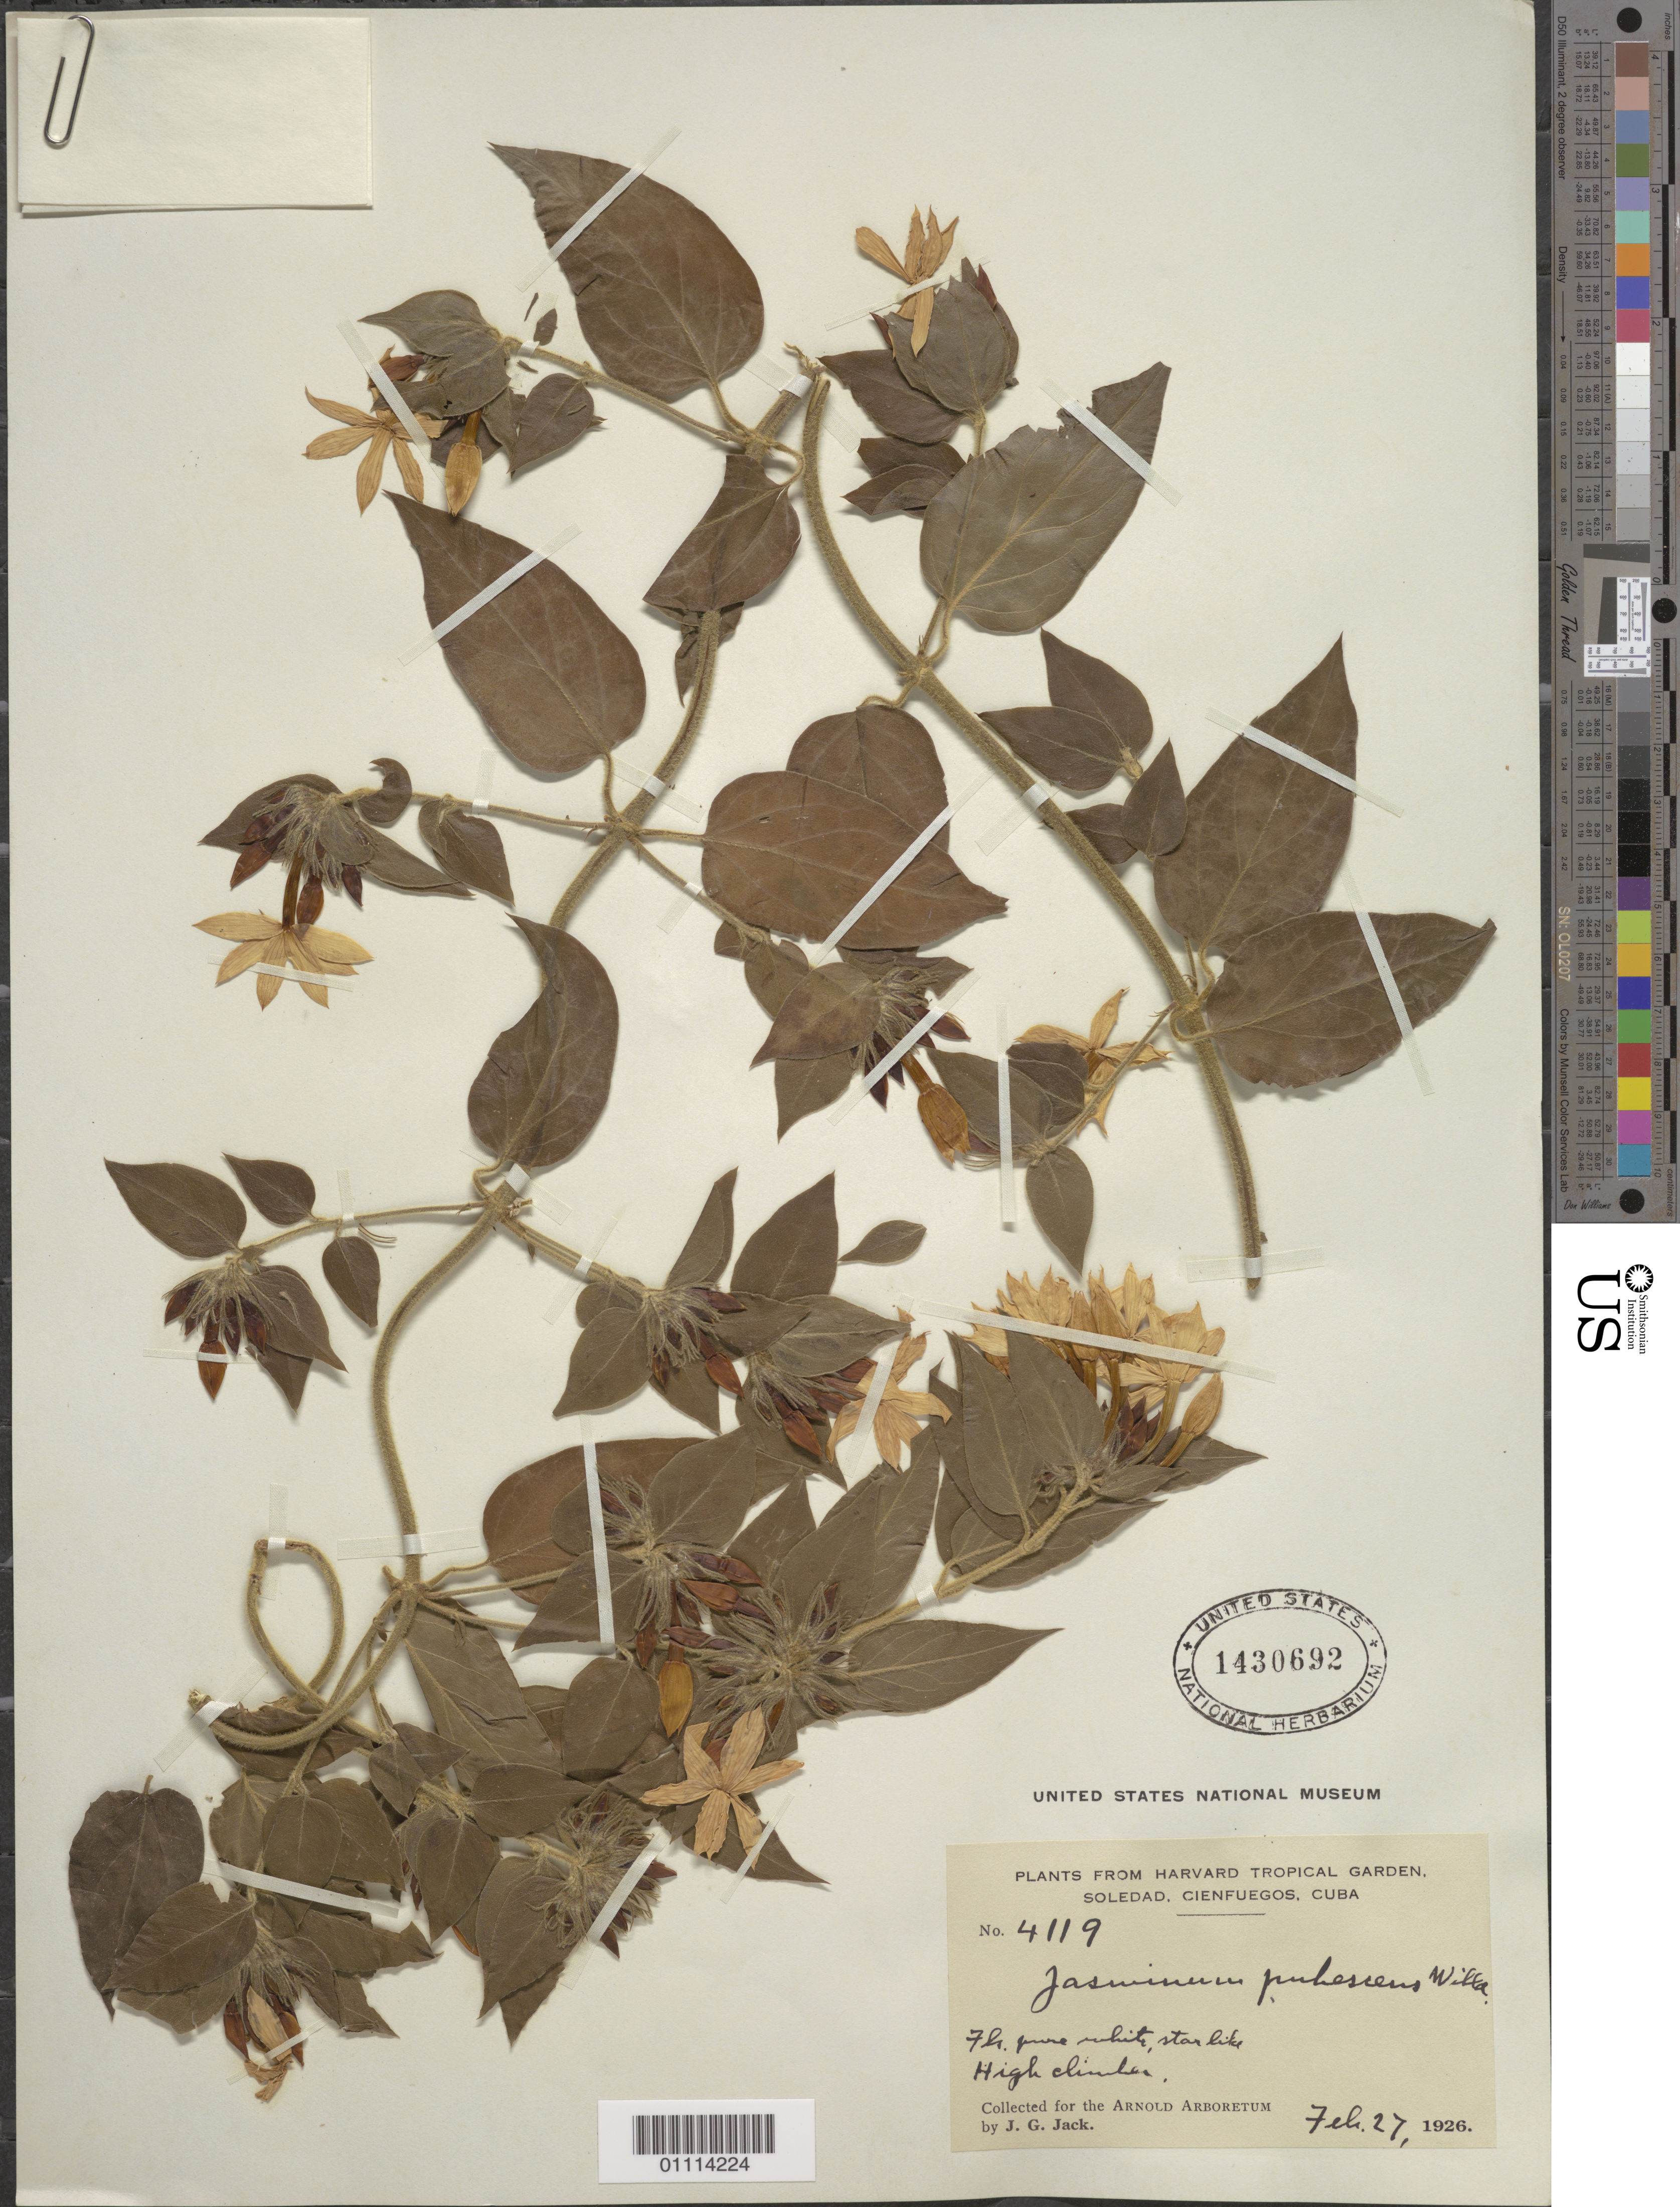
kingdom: Plantae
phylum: Tracheophyta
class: Magnoliopsida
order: Lamiales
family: Oleaceae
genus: Jasminum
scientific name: Jasminum multiflorum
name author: (Burm. f.) Andrews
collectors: J. G. Jack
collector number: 4119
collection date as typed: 27 Feb 1926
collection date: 1926-02-27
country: Cuba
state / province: Cienfuegos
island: Cuba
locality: Soledad, Cienfuegos, Cuba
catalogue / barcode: US 1430692